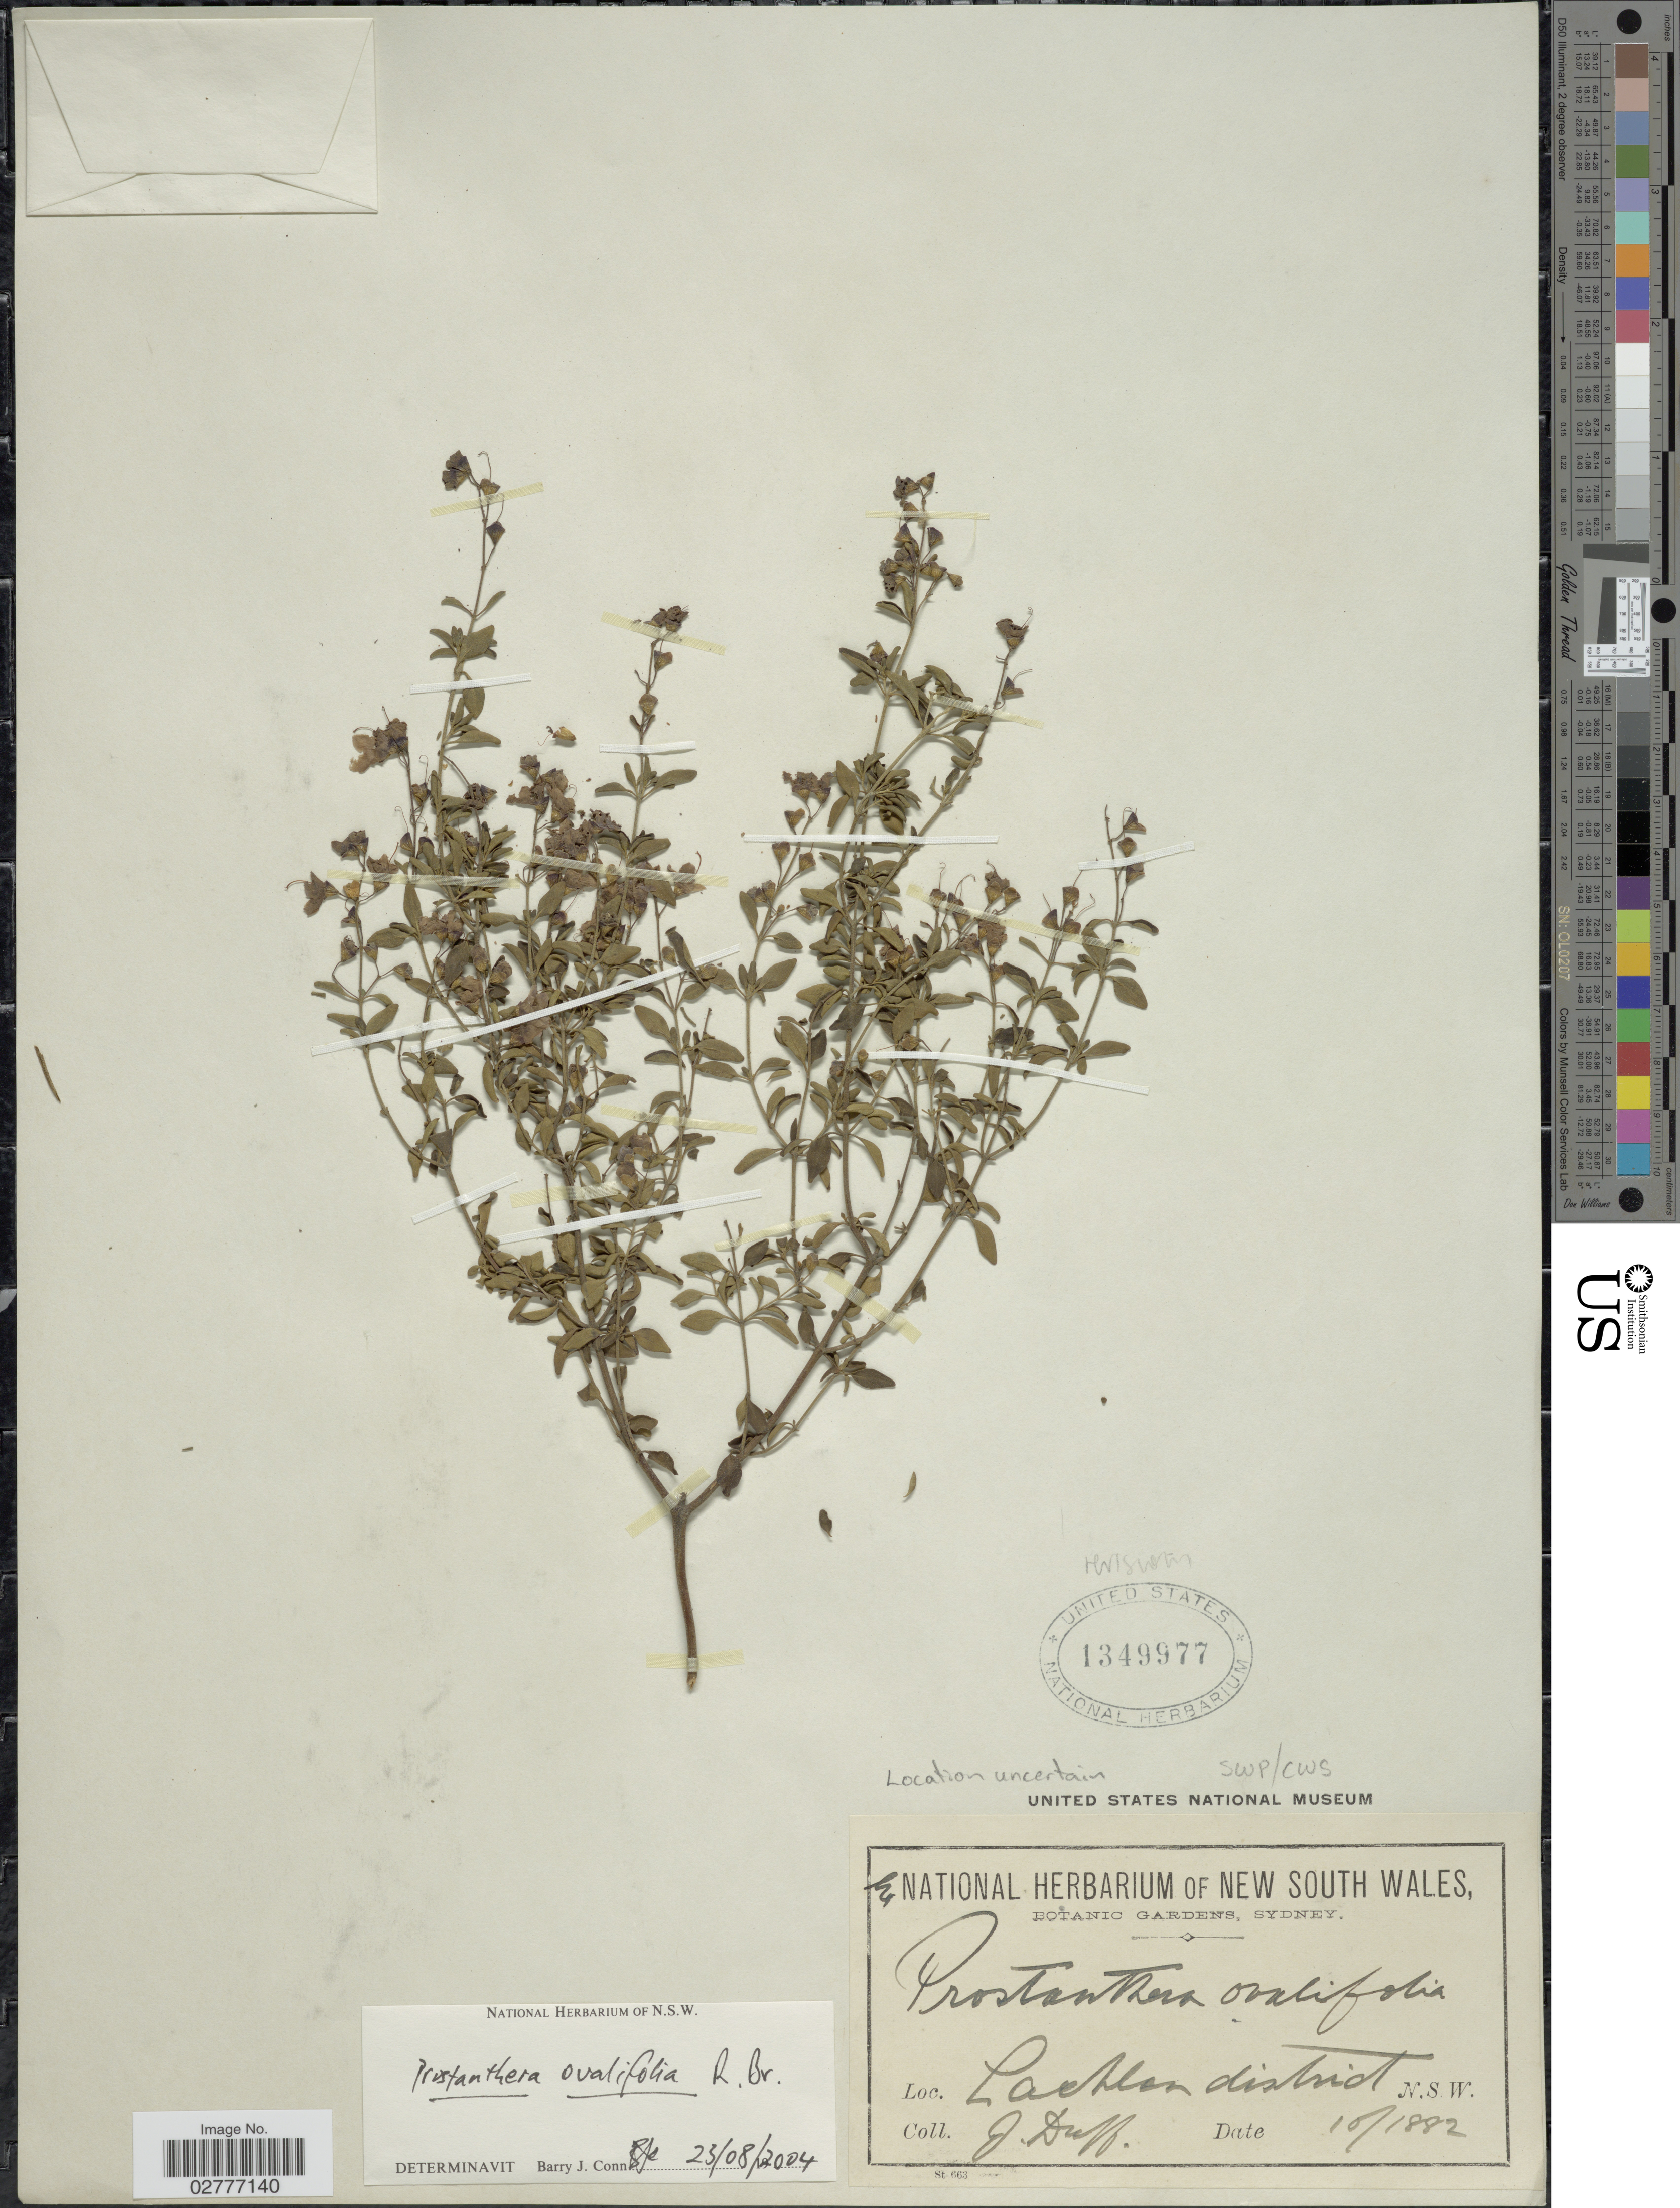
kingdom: Plantae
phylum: Tracheophyta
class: Magnoliopsida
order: Lamiales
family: Lamiaceae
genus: Prostanthera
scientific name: Prostanthera ovalifolia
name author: R. Br.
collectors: J. Duff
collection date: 1882-10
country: Australia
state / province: New South Wales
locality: Lachlan district. N.S.W.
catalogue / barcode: US 1349977